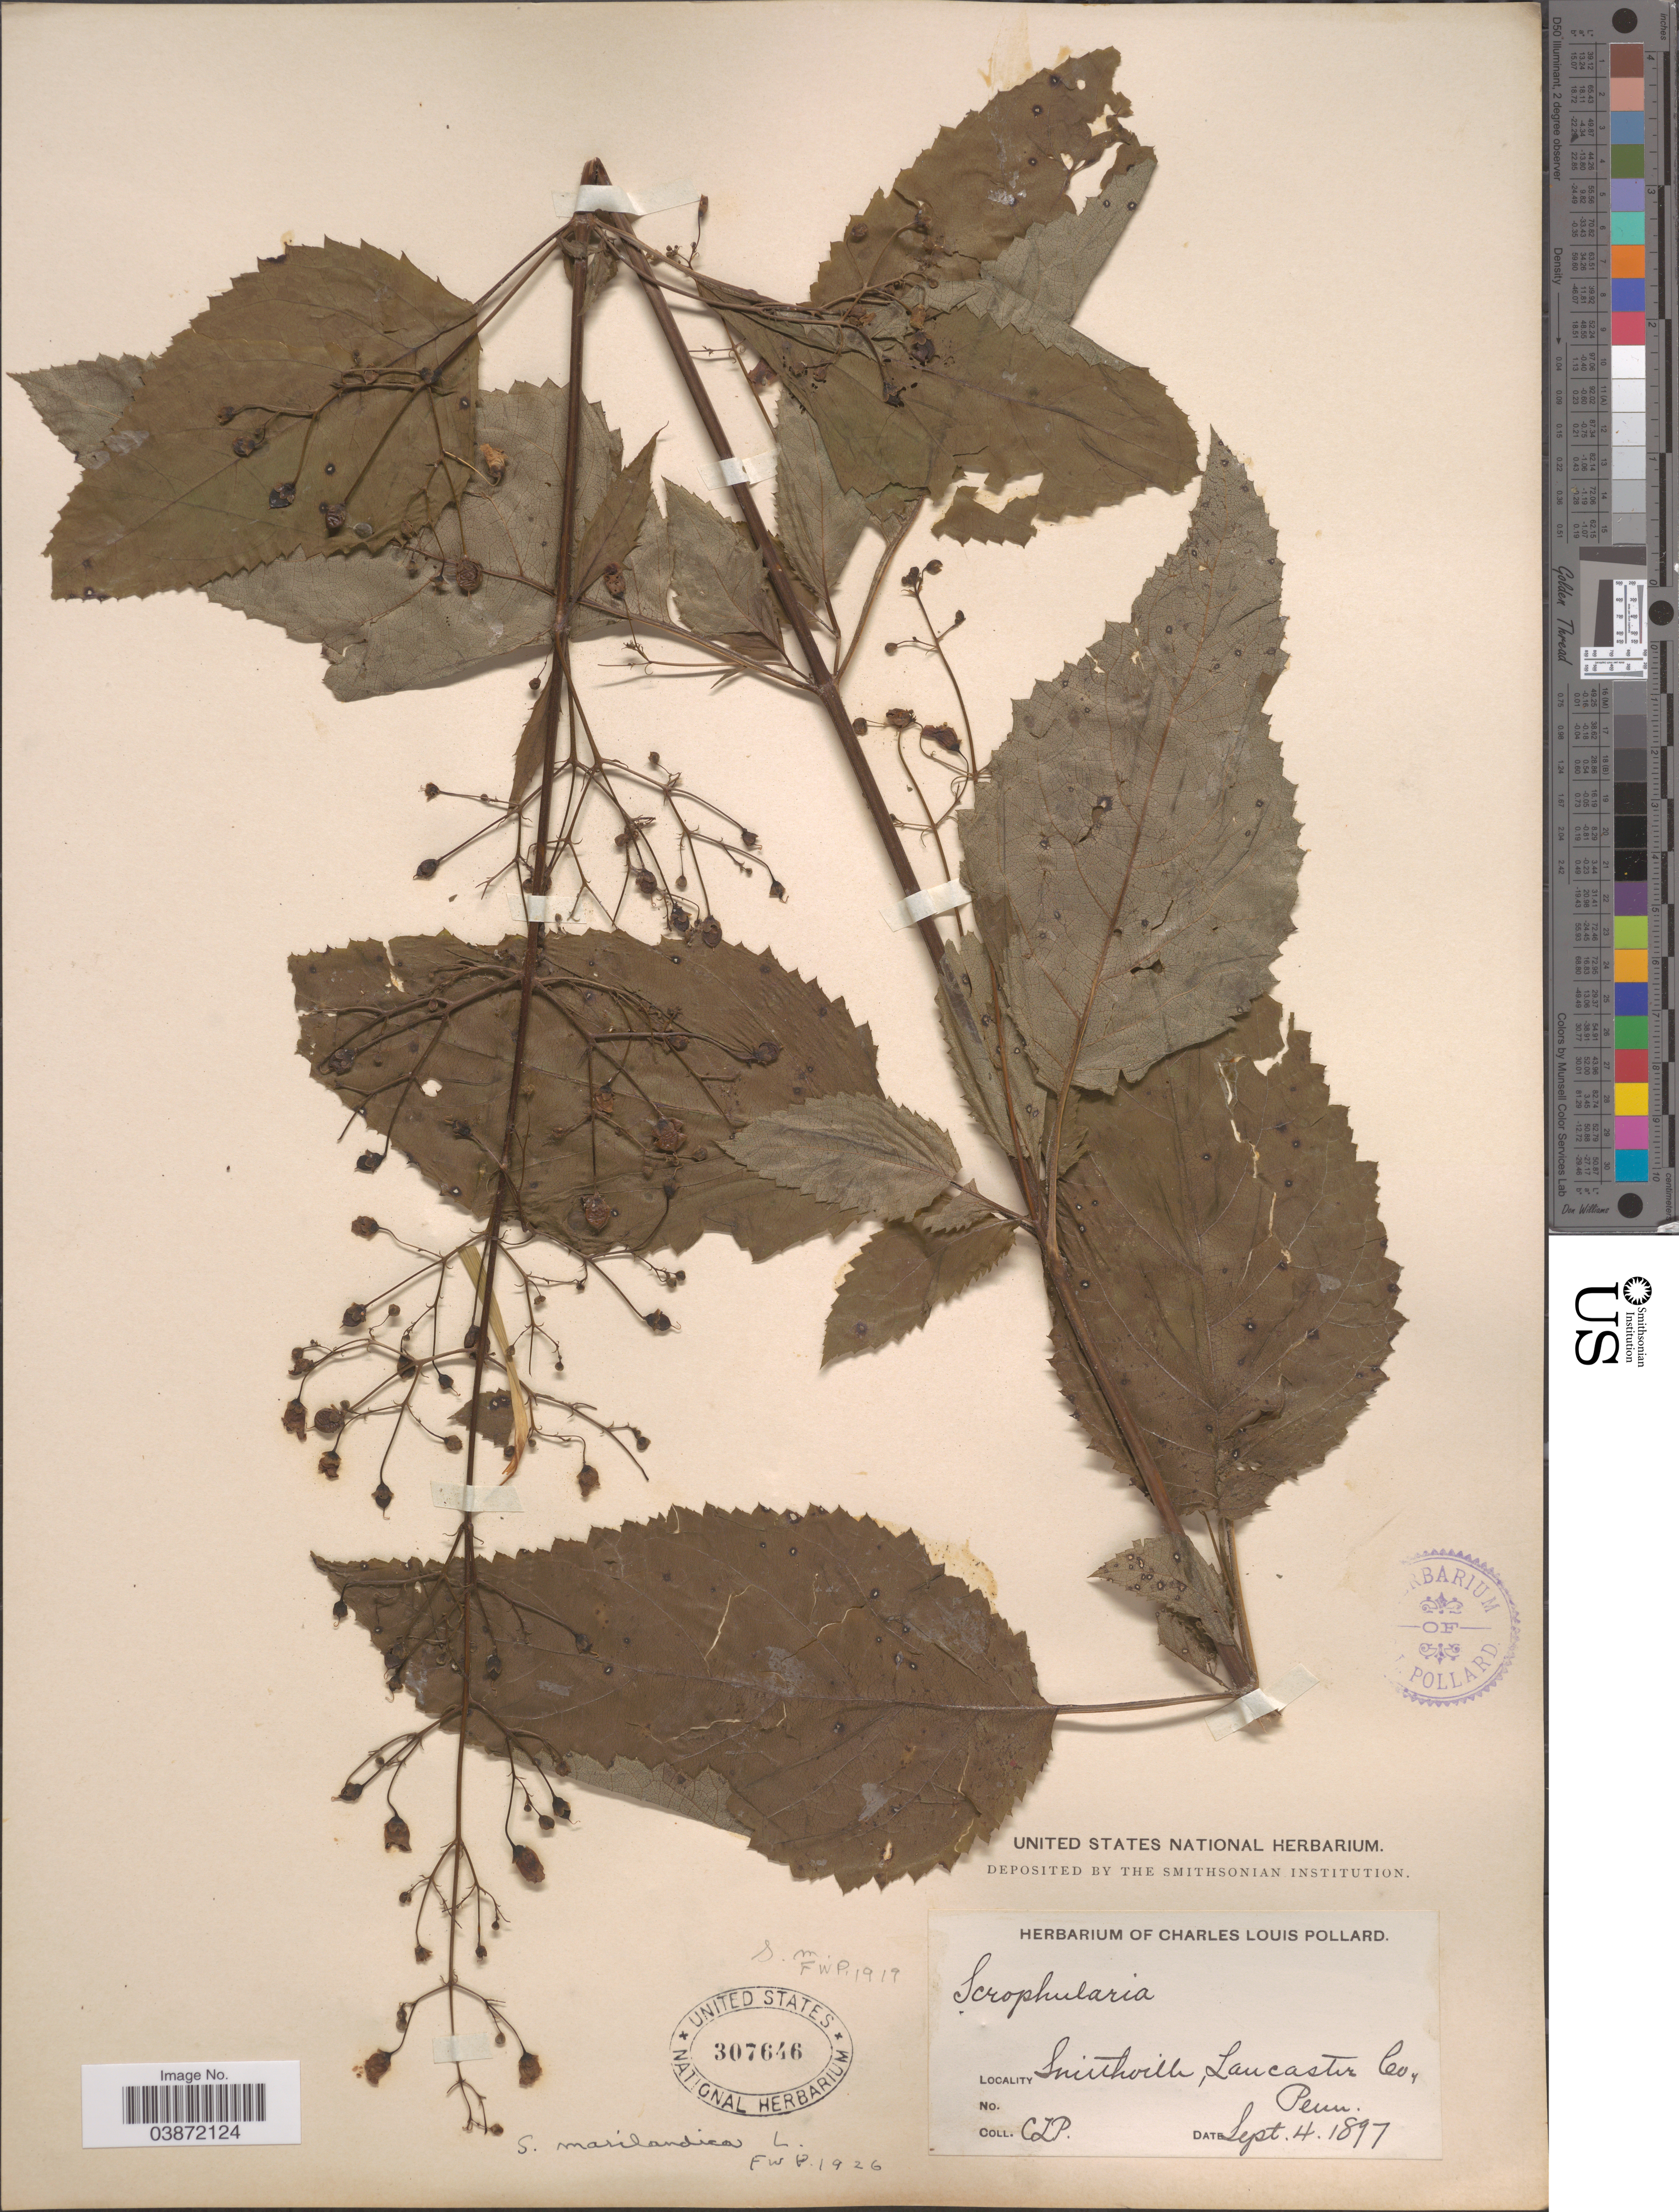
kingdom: Plantae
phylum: Tracheophyta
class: Magnoliopsida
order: Lamiales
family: Scrophulariaceae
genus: Scrophularia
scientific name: Scrophularia marilandica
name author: L.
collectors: C. L. Pollard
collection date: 1897-09-04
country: United States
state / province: Pennsylvania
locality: Smithville, Lancaster Co.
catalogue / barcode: US 307646